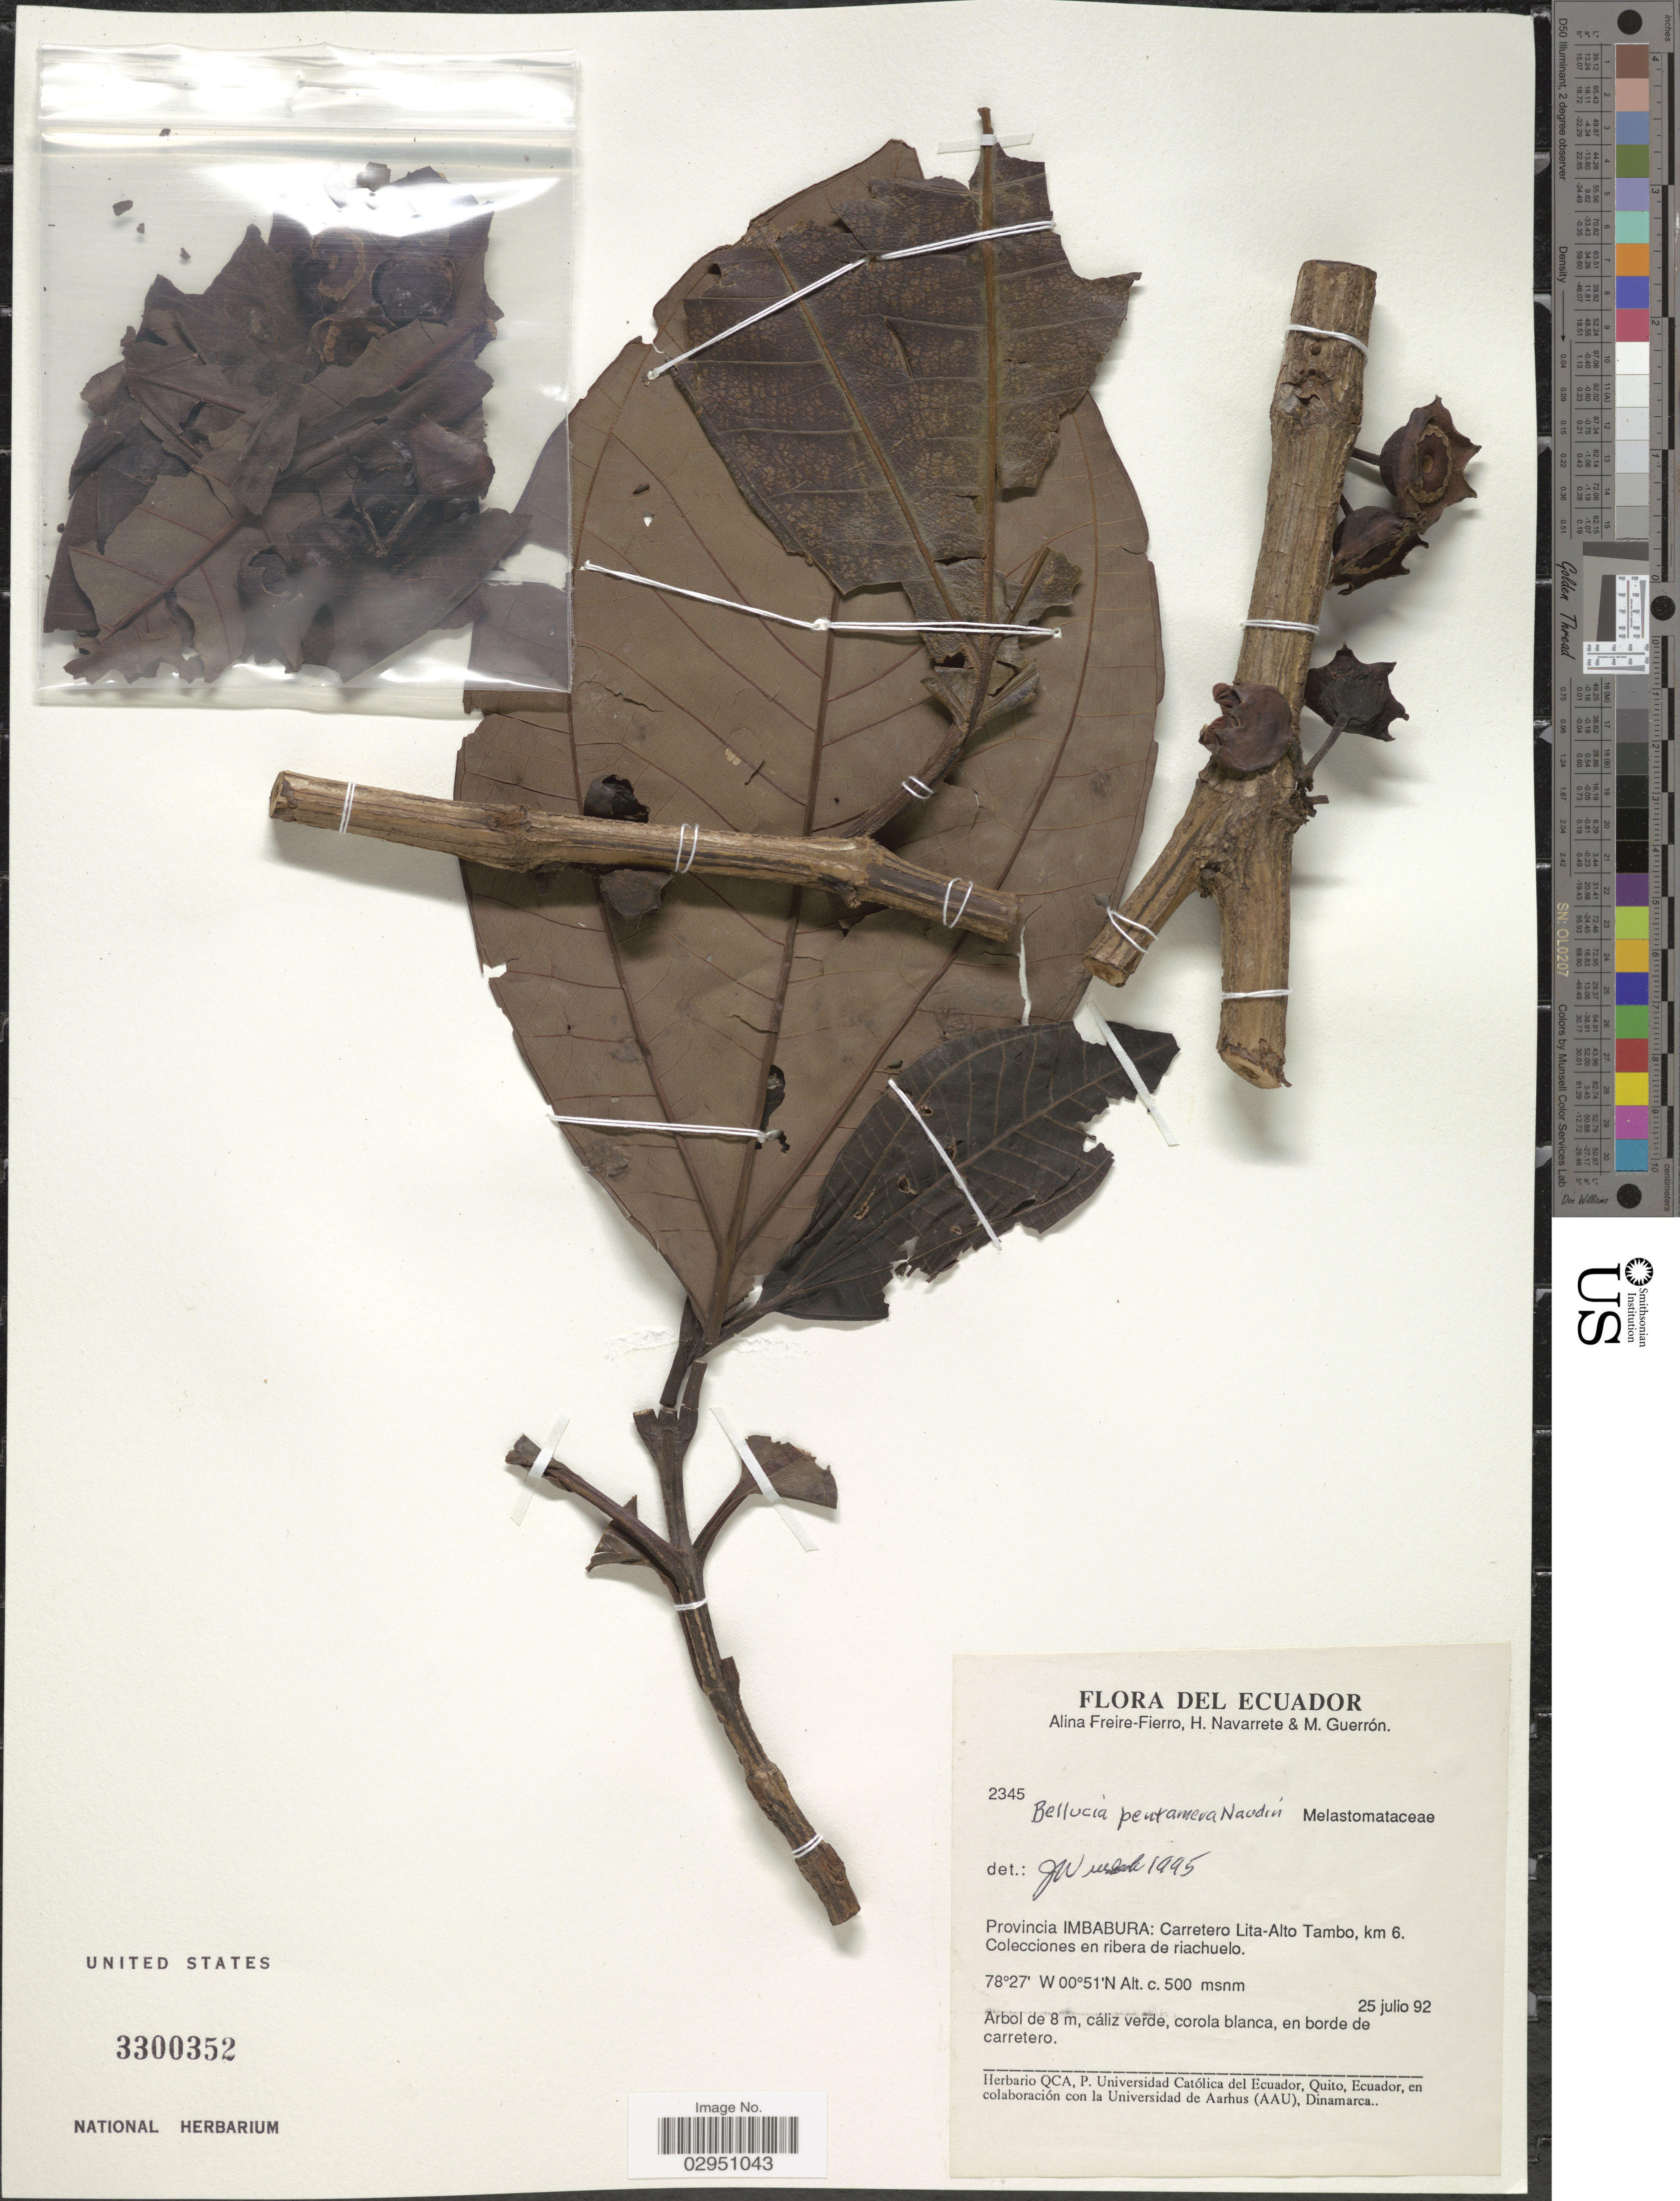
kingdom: Plantae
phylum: Tracheophyta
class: Magnoliopsida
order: Myrtales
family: Melastomataceae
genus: Bellucia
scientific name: Bellucia pentamera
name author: Naudin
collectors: A. Freire-Fierro, H. Navarrete & M. Guerron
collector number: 2345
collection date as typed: Transcribed d/m/y: 25/7/92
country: Ecuador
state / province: Imbabura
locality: Carretero Lita-Alto Tambo, km 6.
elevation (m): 500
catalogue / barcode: US 3300352